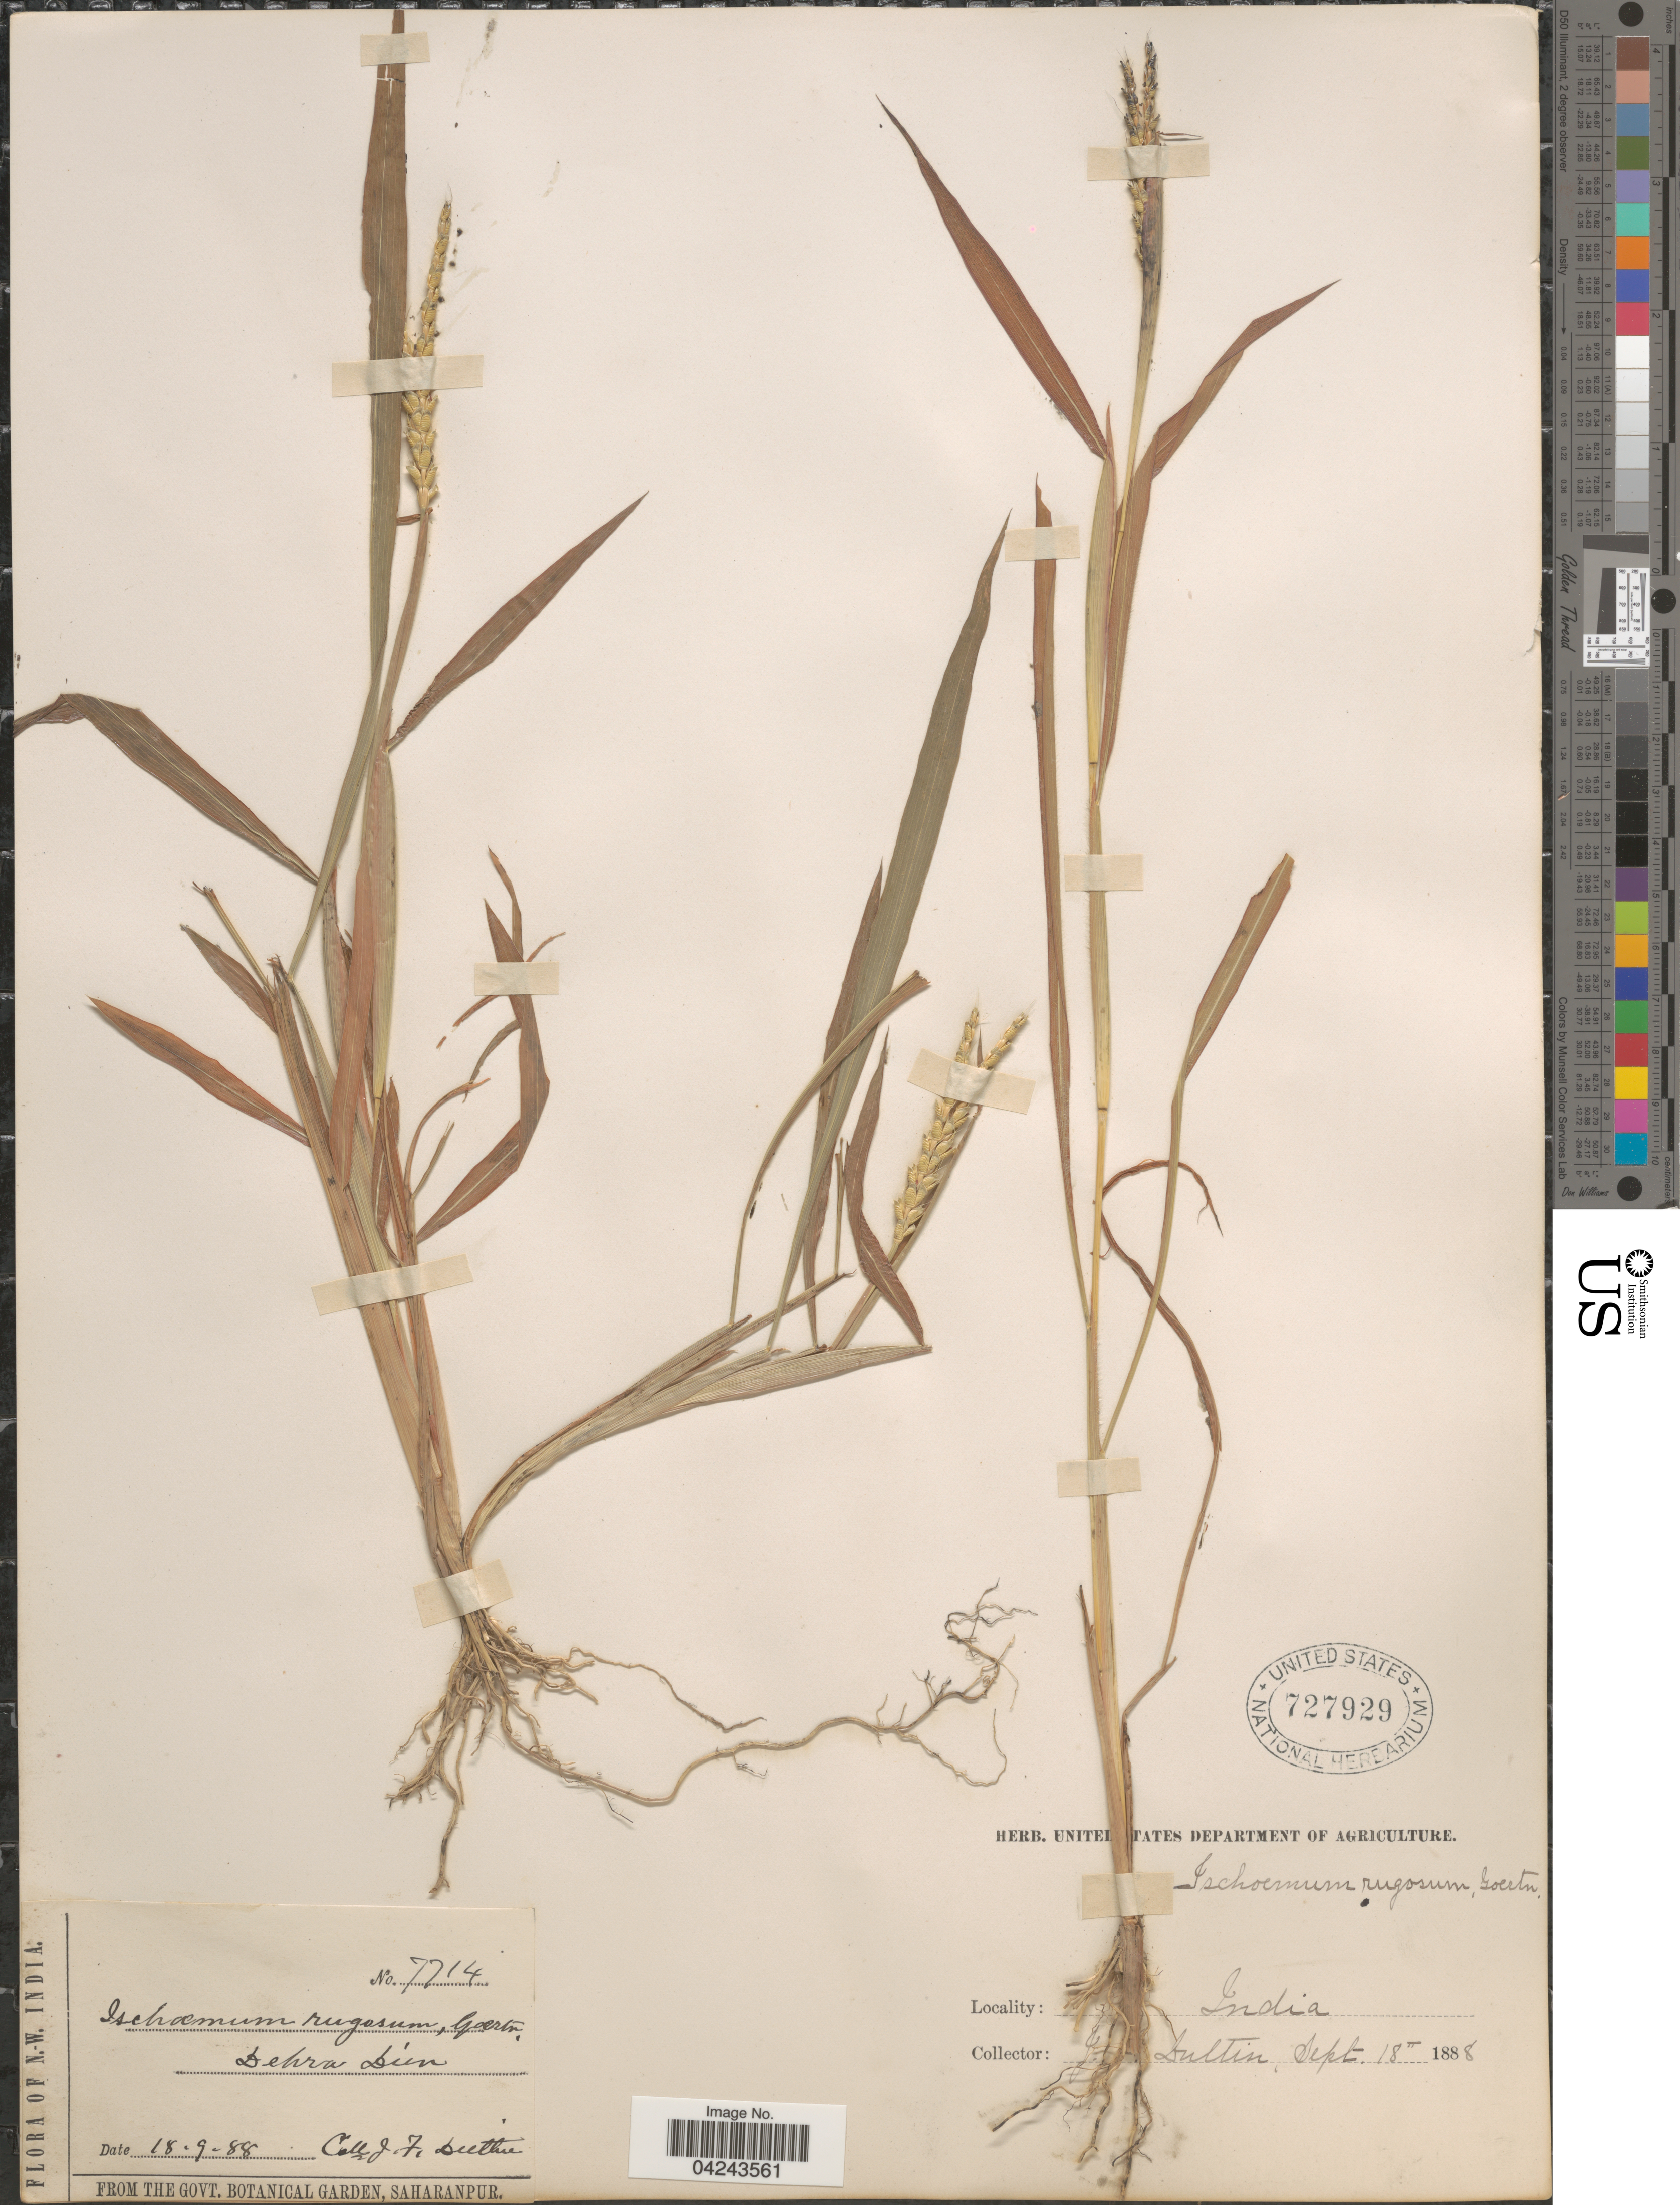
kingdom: Plantae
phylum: Tracheophyta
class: Liliopsida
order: Poales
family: Poaceae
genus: Ischaemum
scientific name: Ischaemum rugosum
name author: Salisb.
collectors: J. F. Duthie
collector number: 7714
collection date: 1888-09-18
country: India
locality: N.-W. India. Dehra Dun.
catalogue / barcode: US 727929